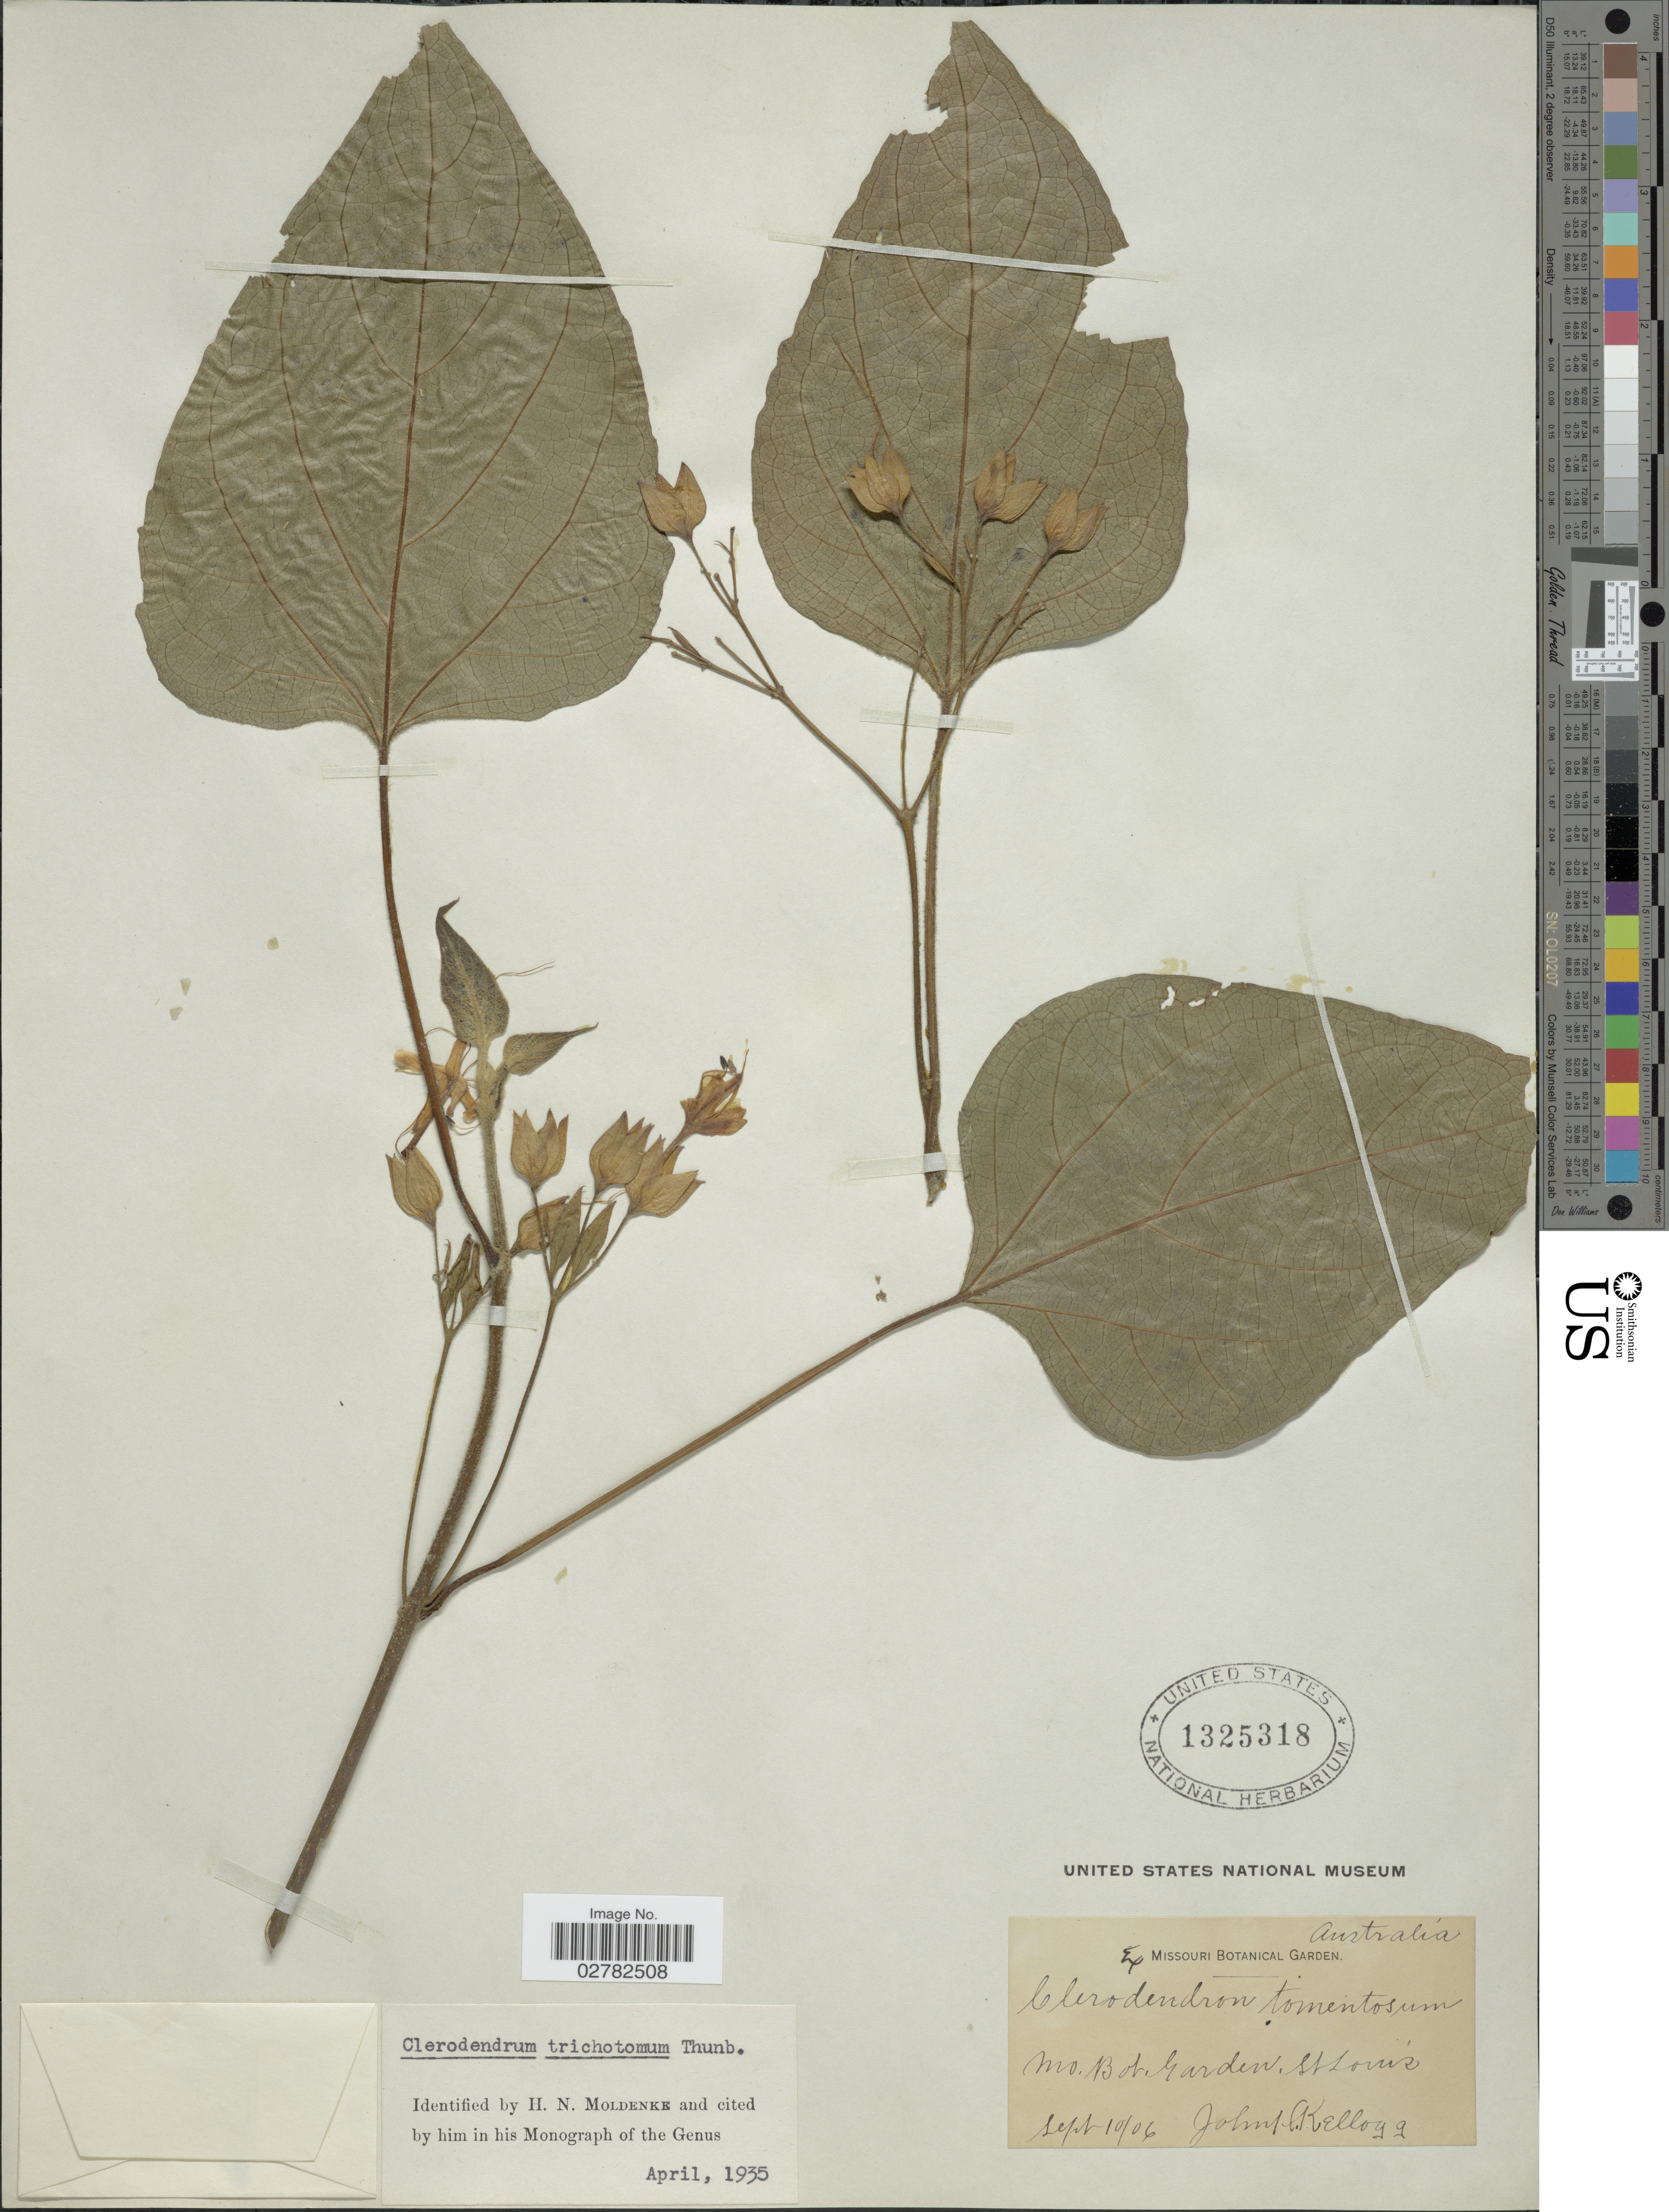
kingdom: Plantae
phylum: Tracheophyta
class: Magnoliopsida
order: Lamiales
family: Lamiaceae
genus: Clerodendrum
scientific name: Clerodendrum trichotomum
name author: Thunb.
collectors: J. H. Kellogg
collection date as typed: Transcribed d/m/y: 10/9/6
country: United States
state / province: Missouri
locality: Mo. Bot. Garden, St. Louis.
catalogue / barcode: US 1325318